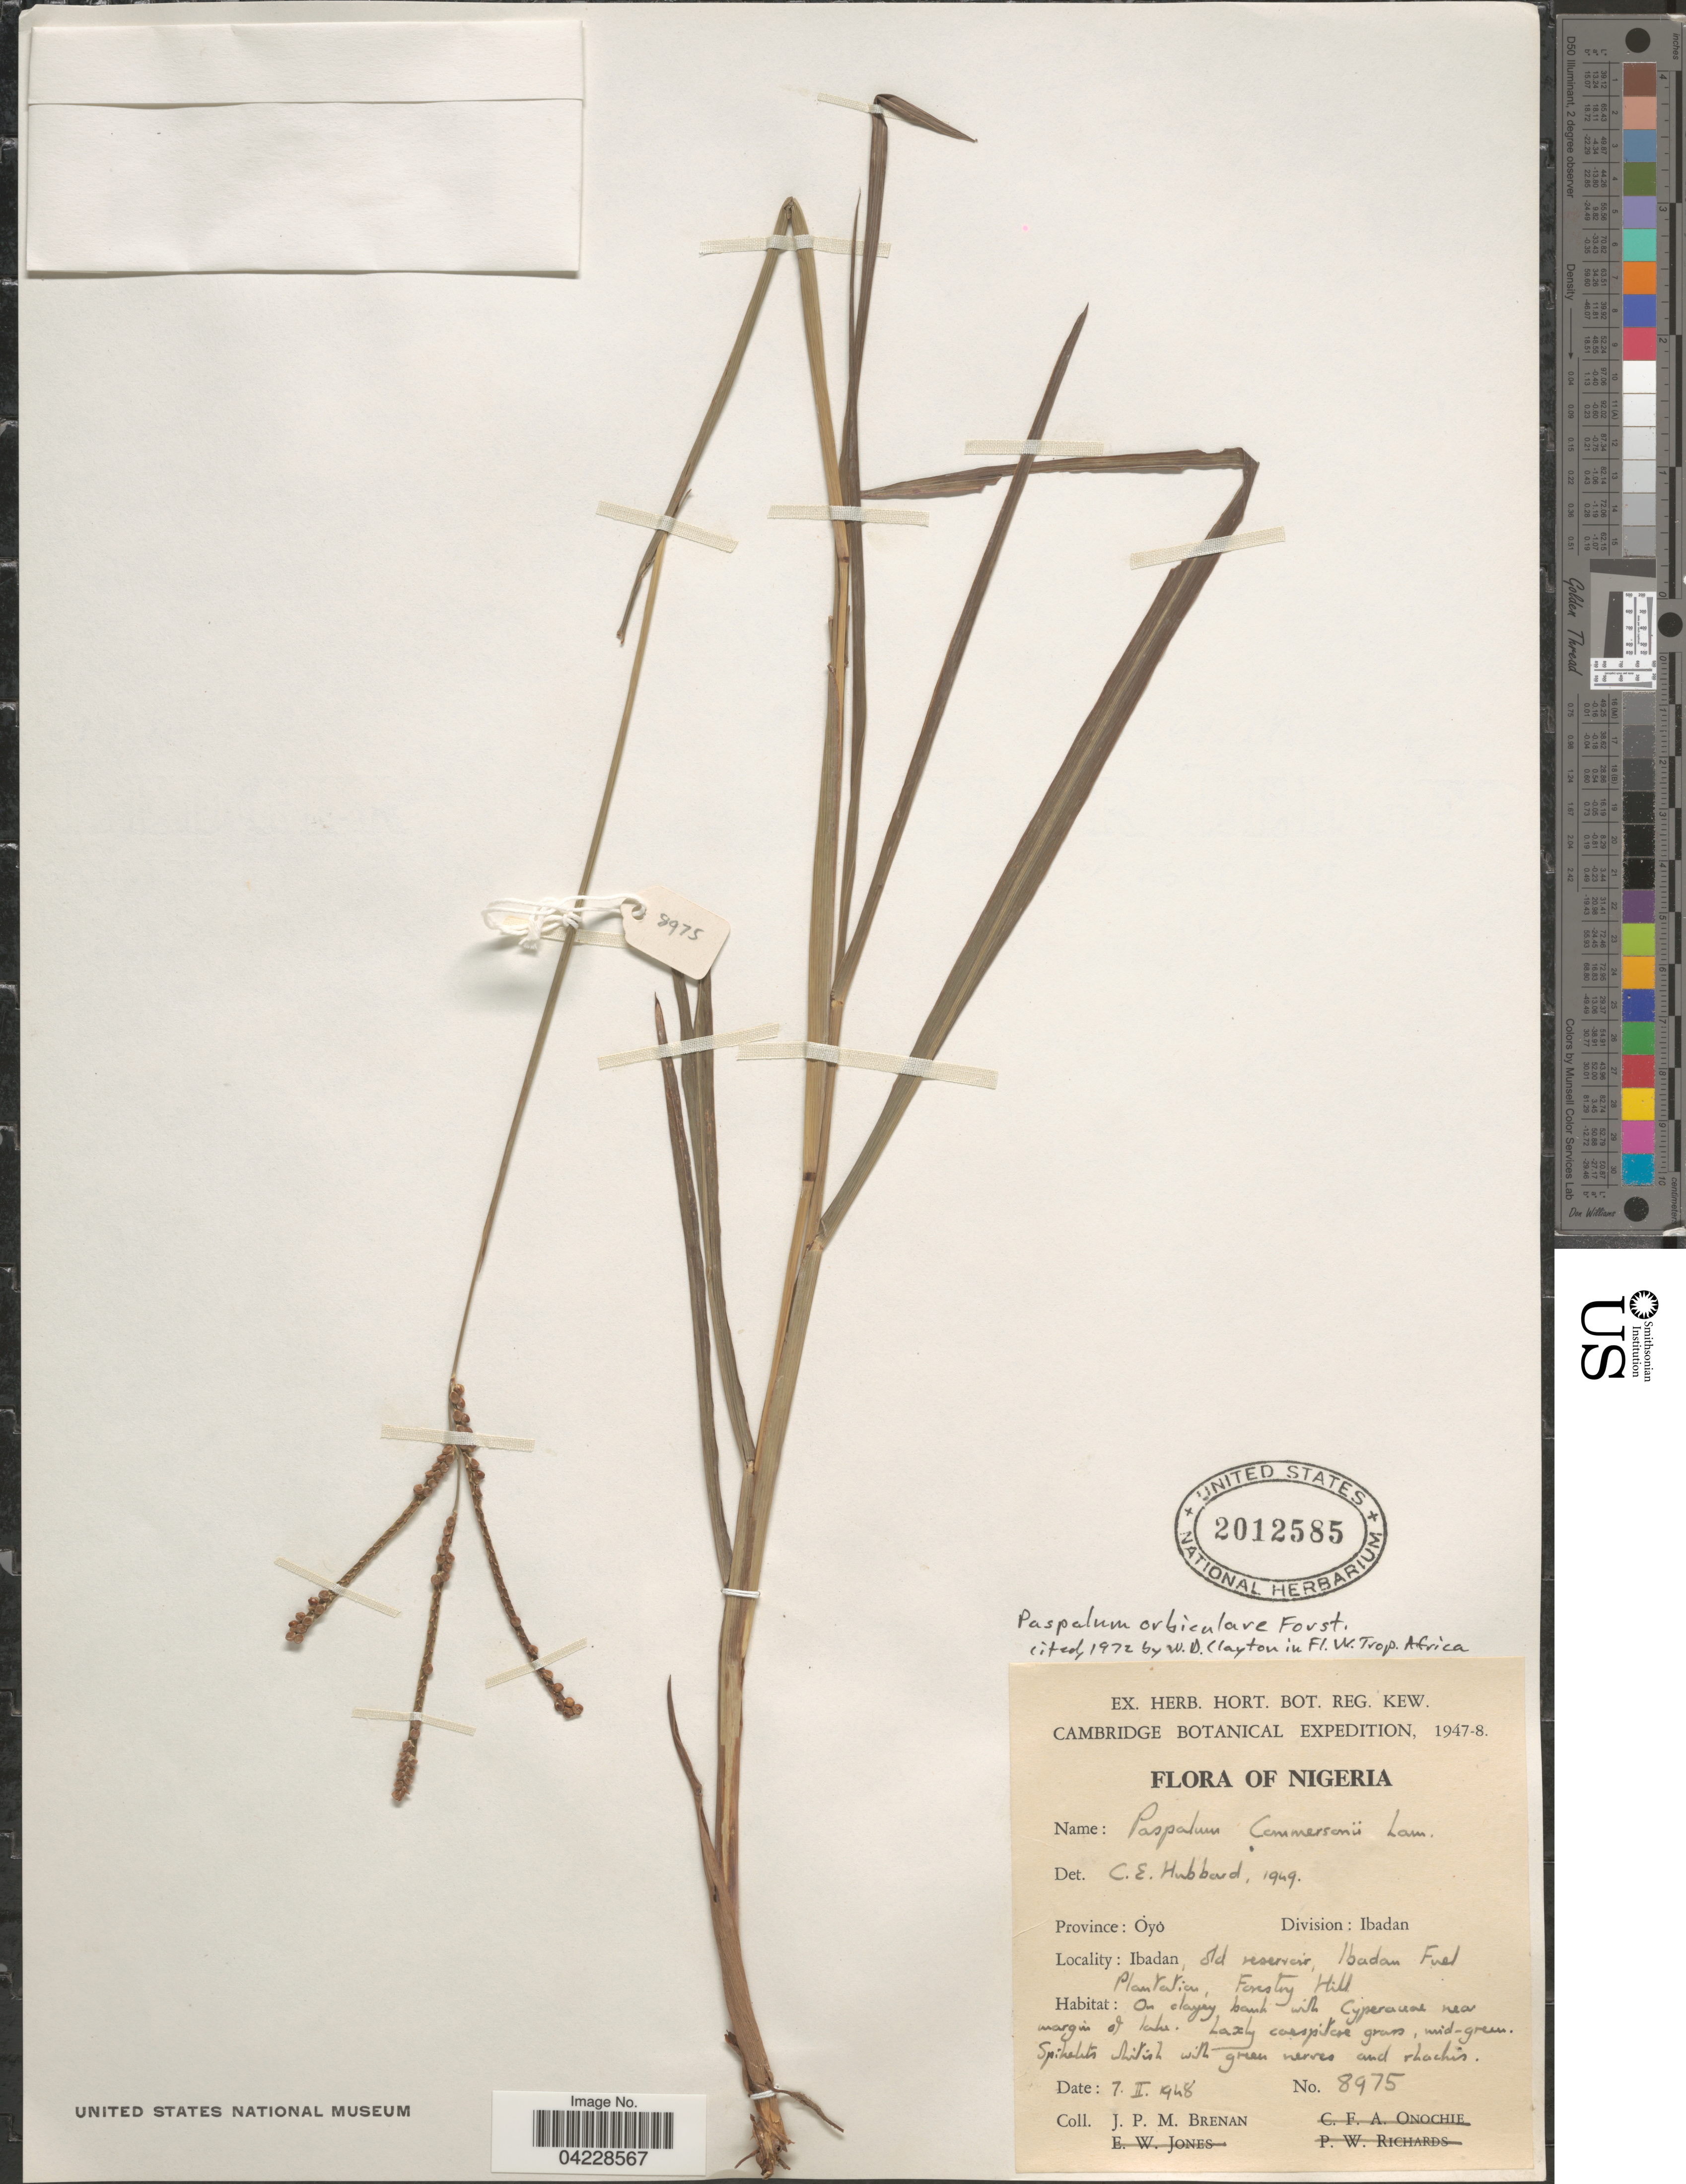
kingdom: Plantae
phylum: Tracheophyta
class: Liliopsida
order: Poales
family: Poaceae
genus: Paspalum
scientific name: Paspalum scrobiculatum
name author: L.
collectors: J. Brenan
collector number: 8975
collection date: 1948-02-07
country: Nigeria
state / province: Oyo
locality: Cambridge Botanical Expedition, 1947-8. Division: Ibadan. Ibadan, old reservoir, Ibadan Fuel Plantation, Forestry Hill.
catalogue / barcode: US 2012585